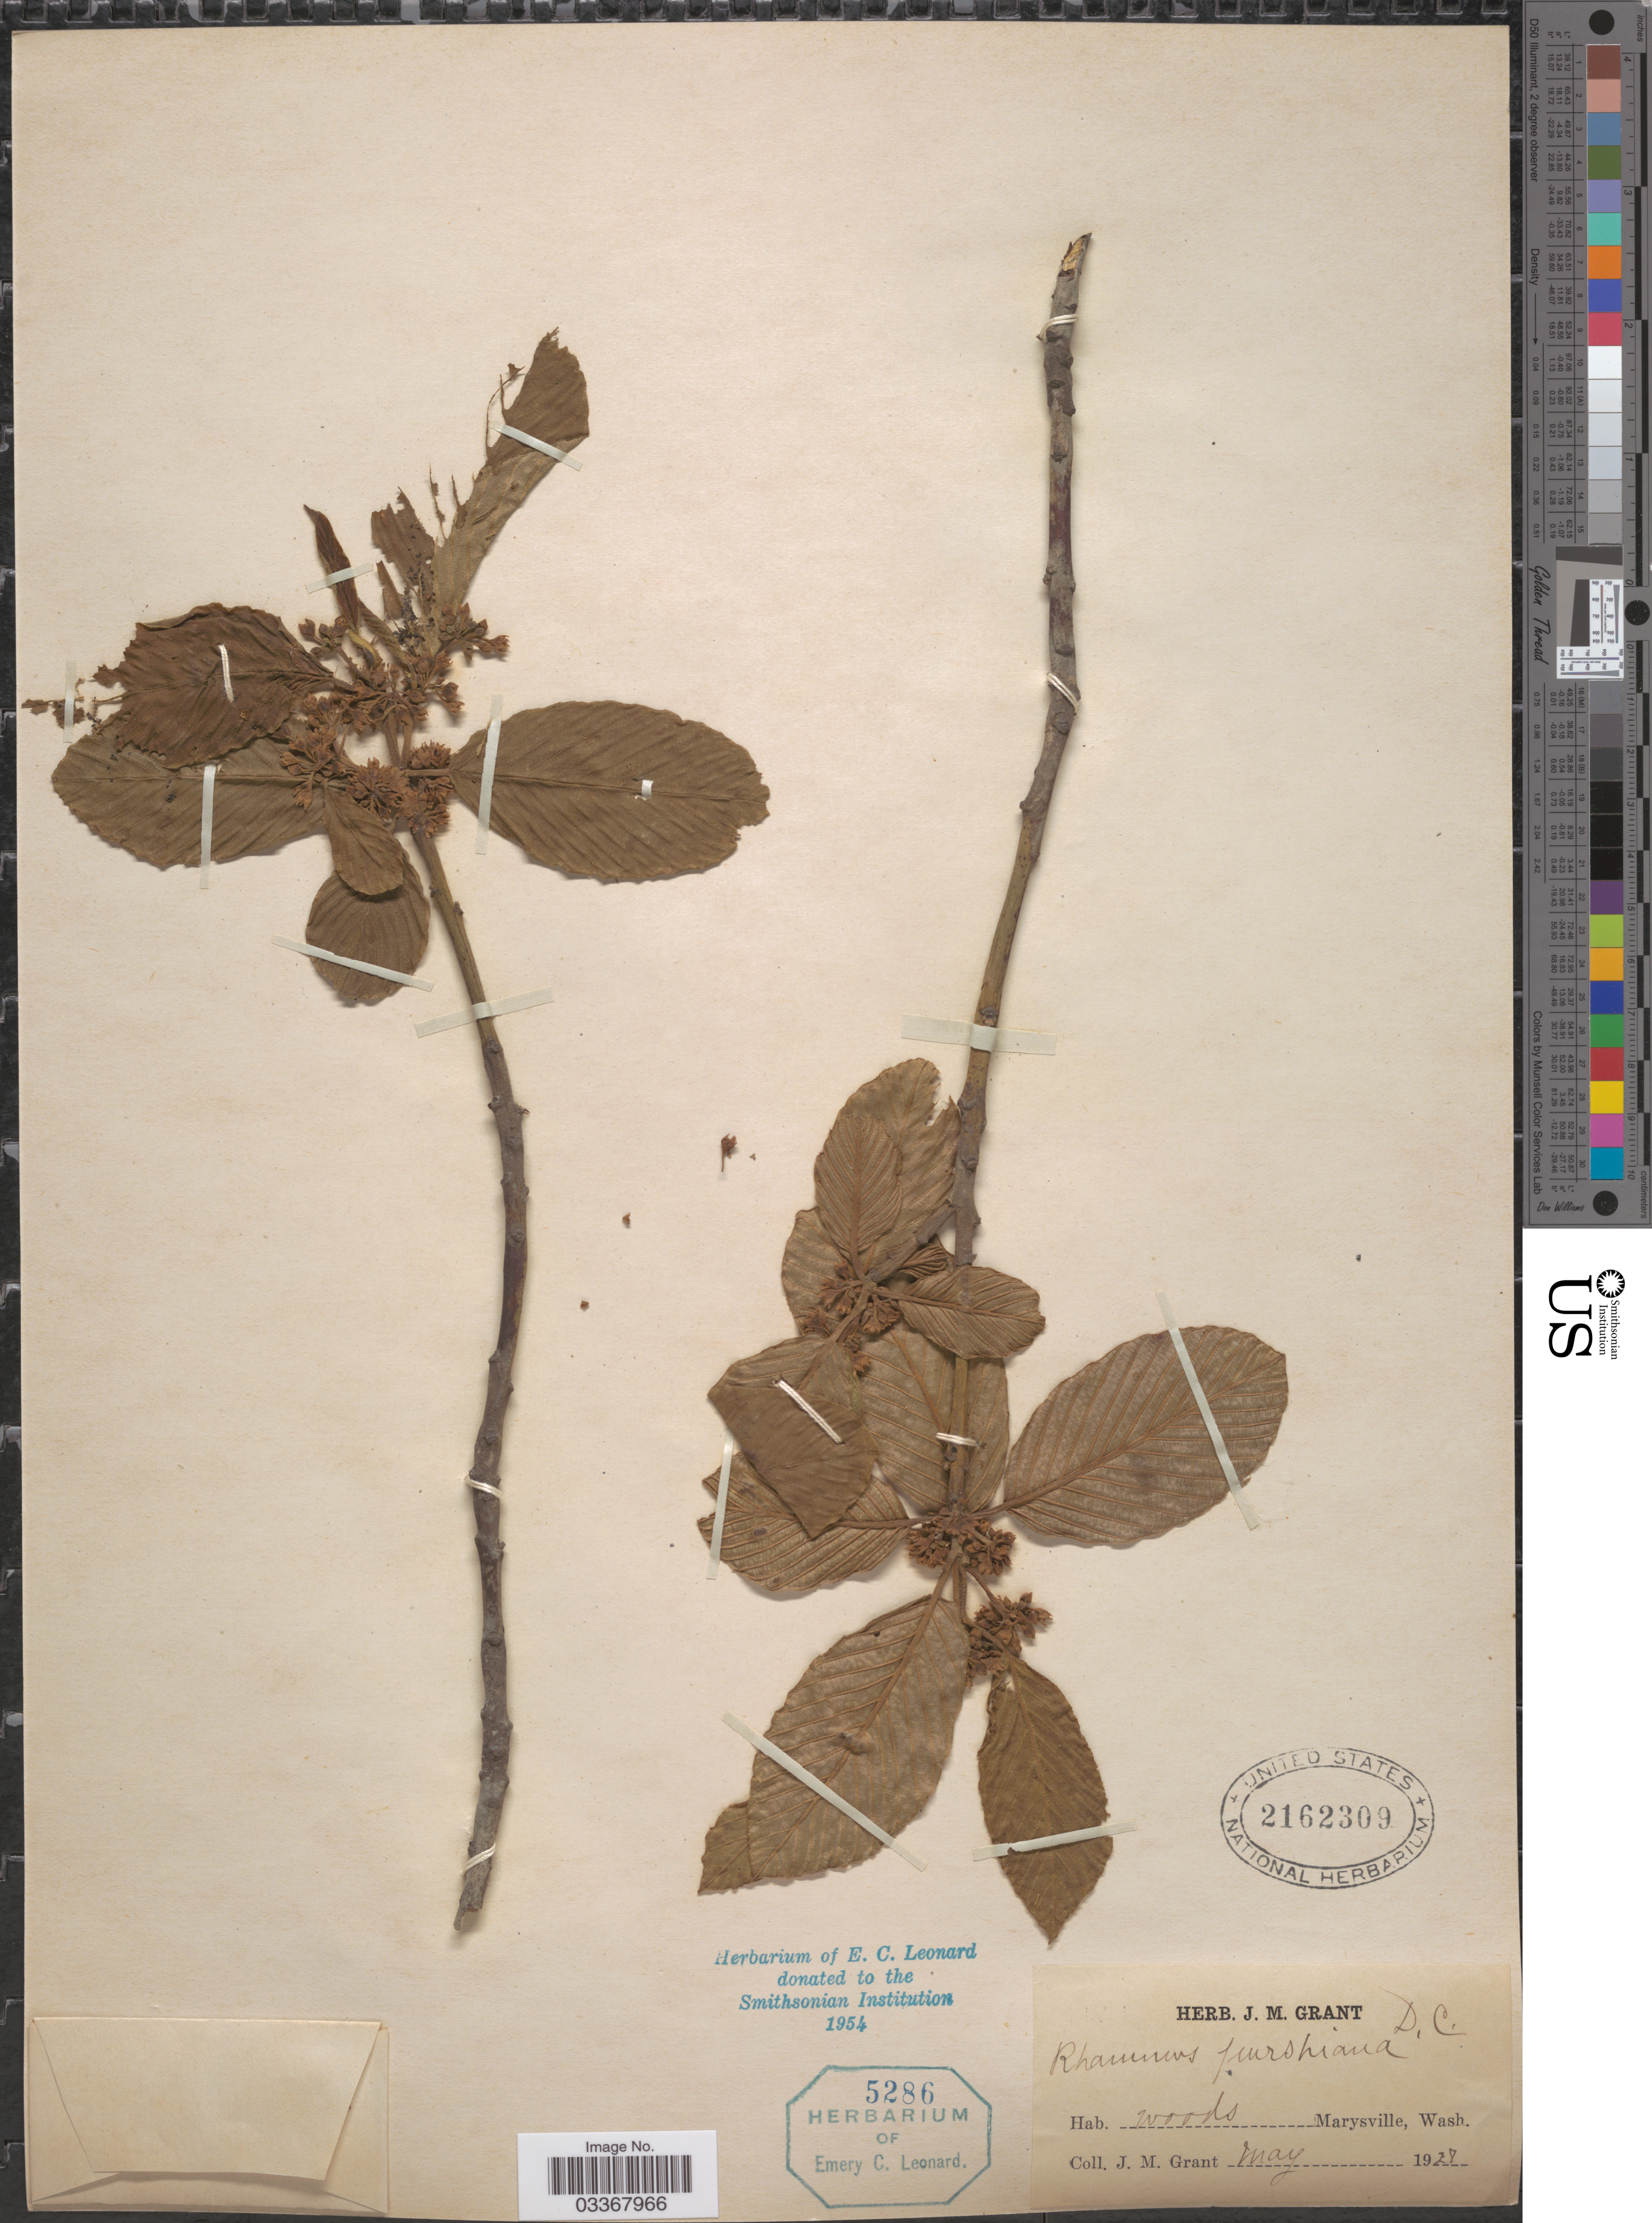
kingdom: Plantae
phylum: Tracheophyta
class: Magnoliopsida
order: Rosales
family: Rhamnaceae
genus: Frangula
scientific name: Frangula purshiana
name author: (DC.) A. Gray ex J.G. Cooper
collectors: J. M. Grant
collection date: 1927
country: United States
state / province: Washington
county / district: Snohomish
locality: Marysville.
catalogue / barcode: US 2162309